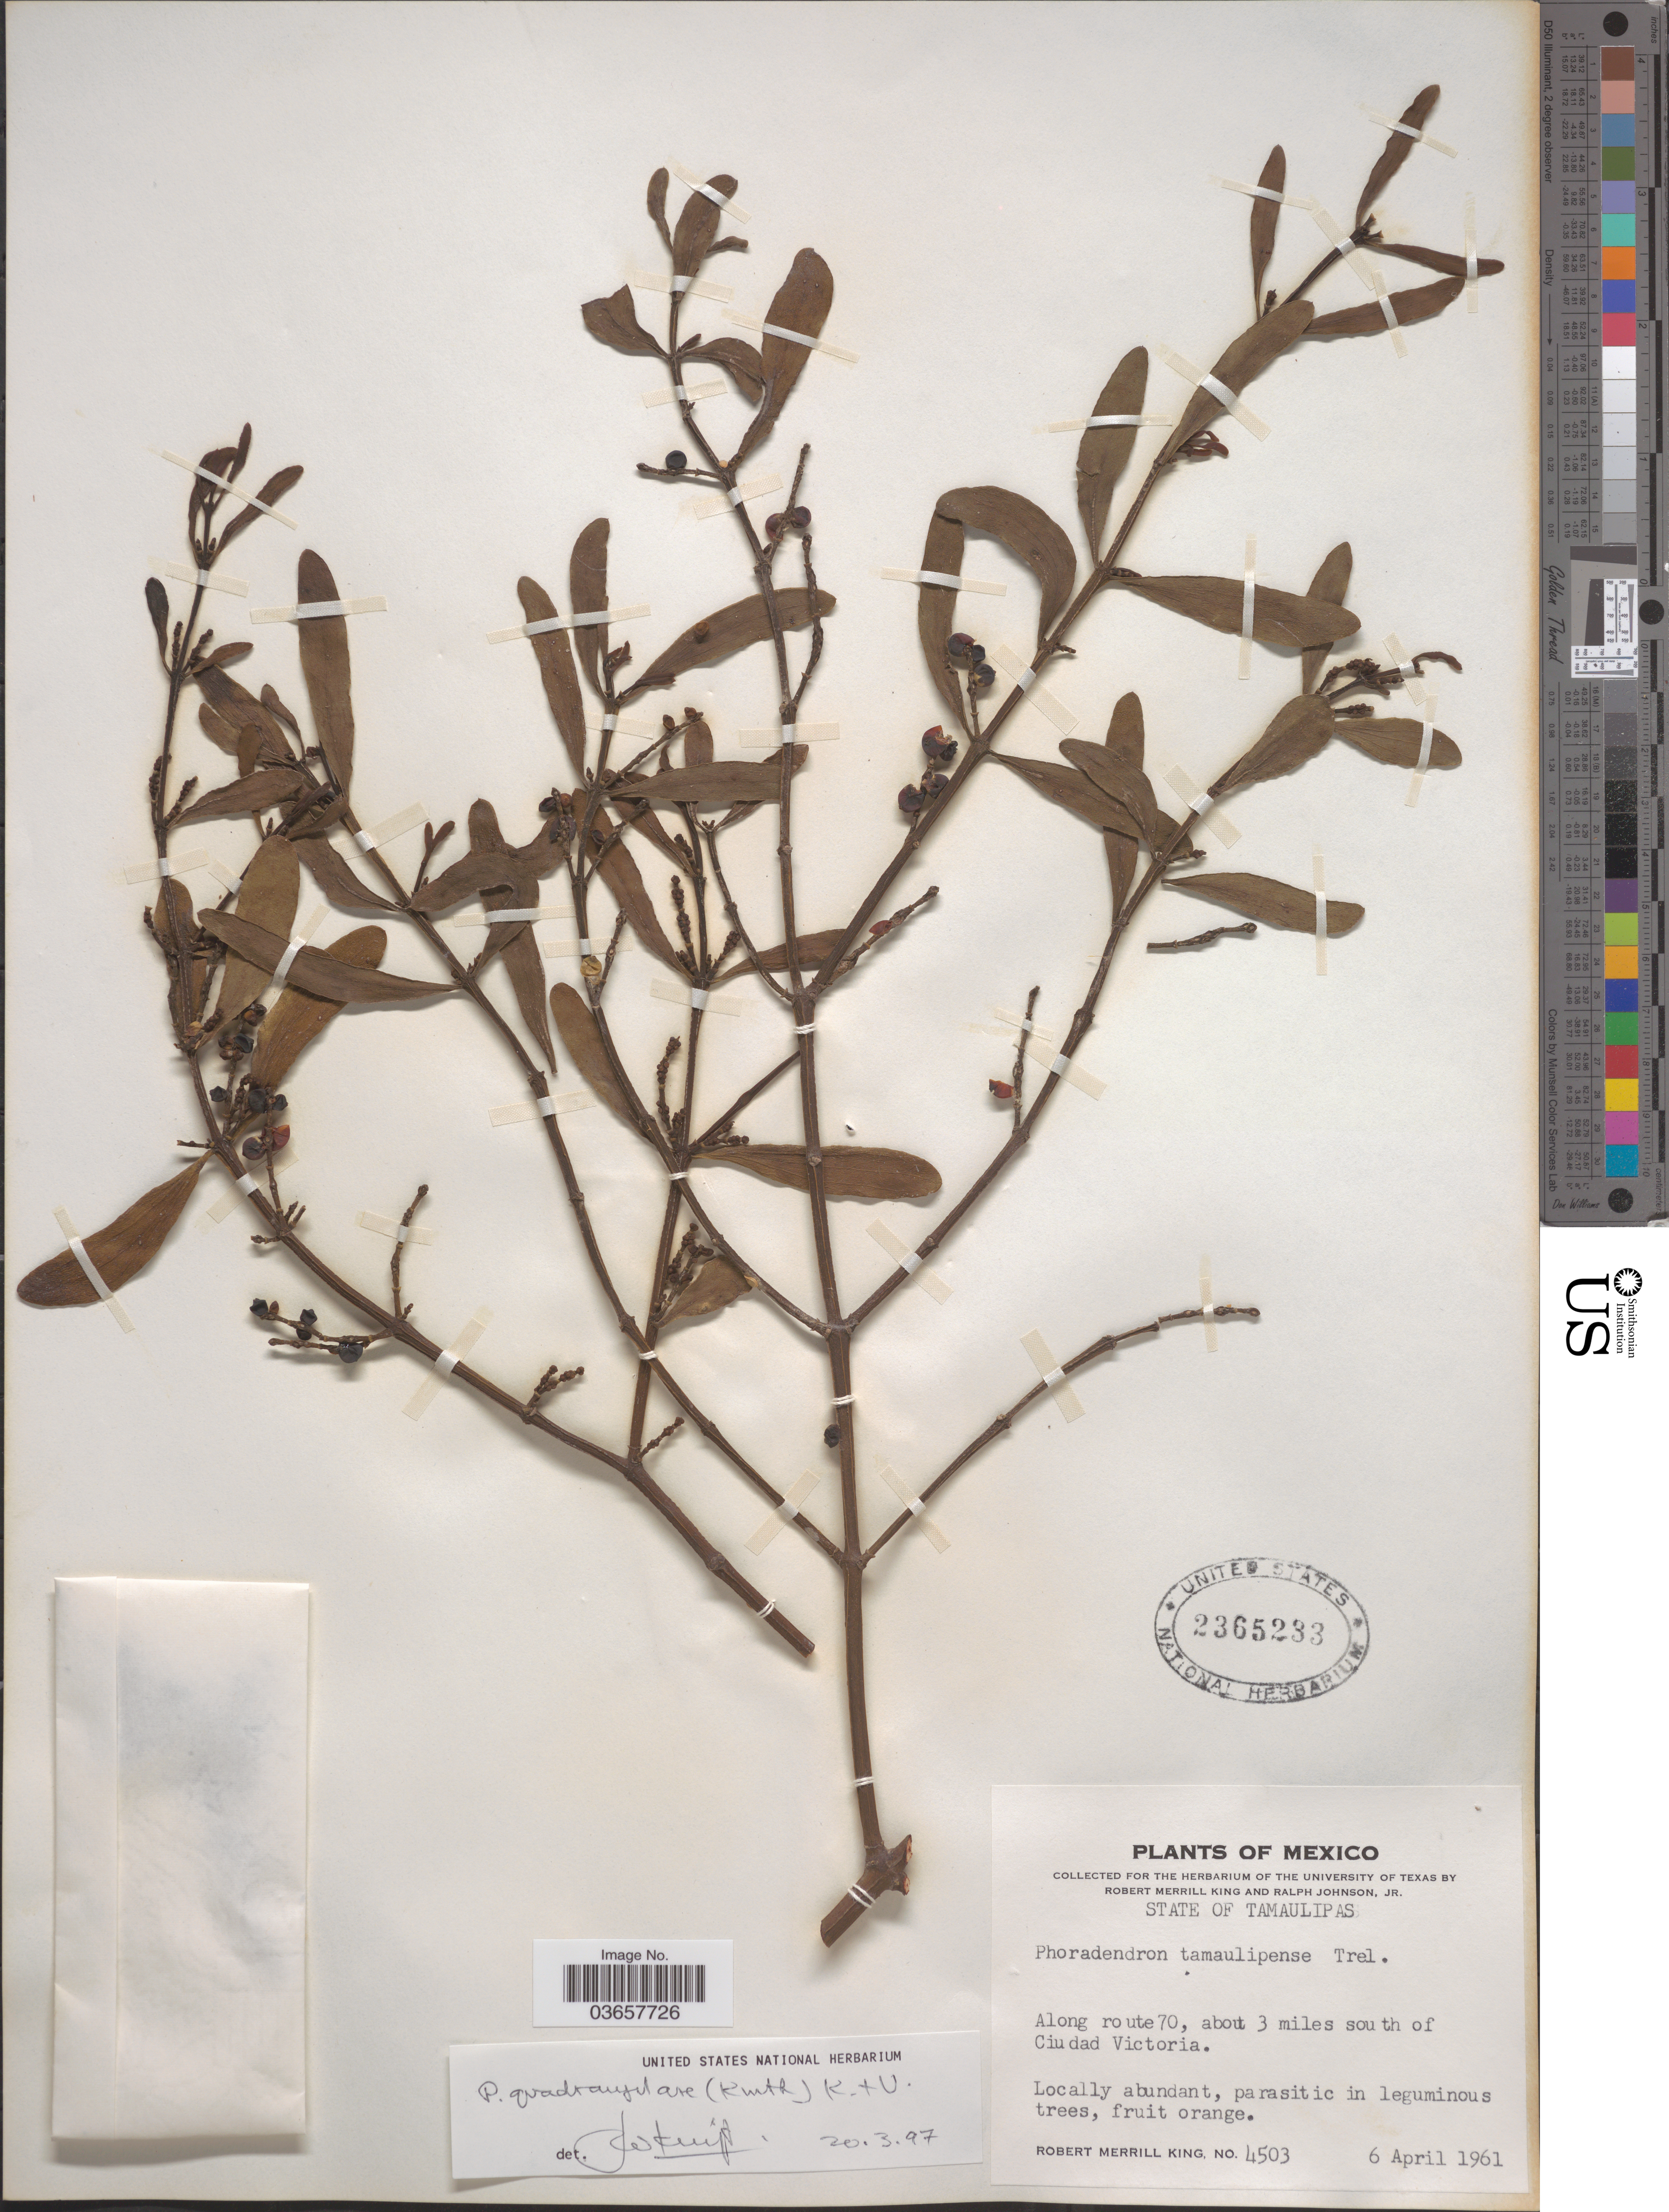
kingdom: Plantae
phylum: Tracheophyta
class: Magnoliopsida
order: Santalales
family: Viscaceae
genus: Phoradendron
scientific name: Phoradendron quadrangulare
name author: (Kunth) Griseb.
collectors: R. M. King & R. Johnson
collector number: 4503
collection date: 1961-04-06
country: Mexico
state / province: Tamaulipas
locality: Along route 70, about 3 miles south of Ciudad Victoria.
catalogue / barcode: US 2365233